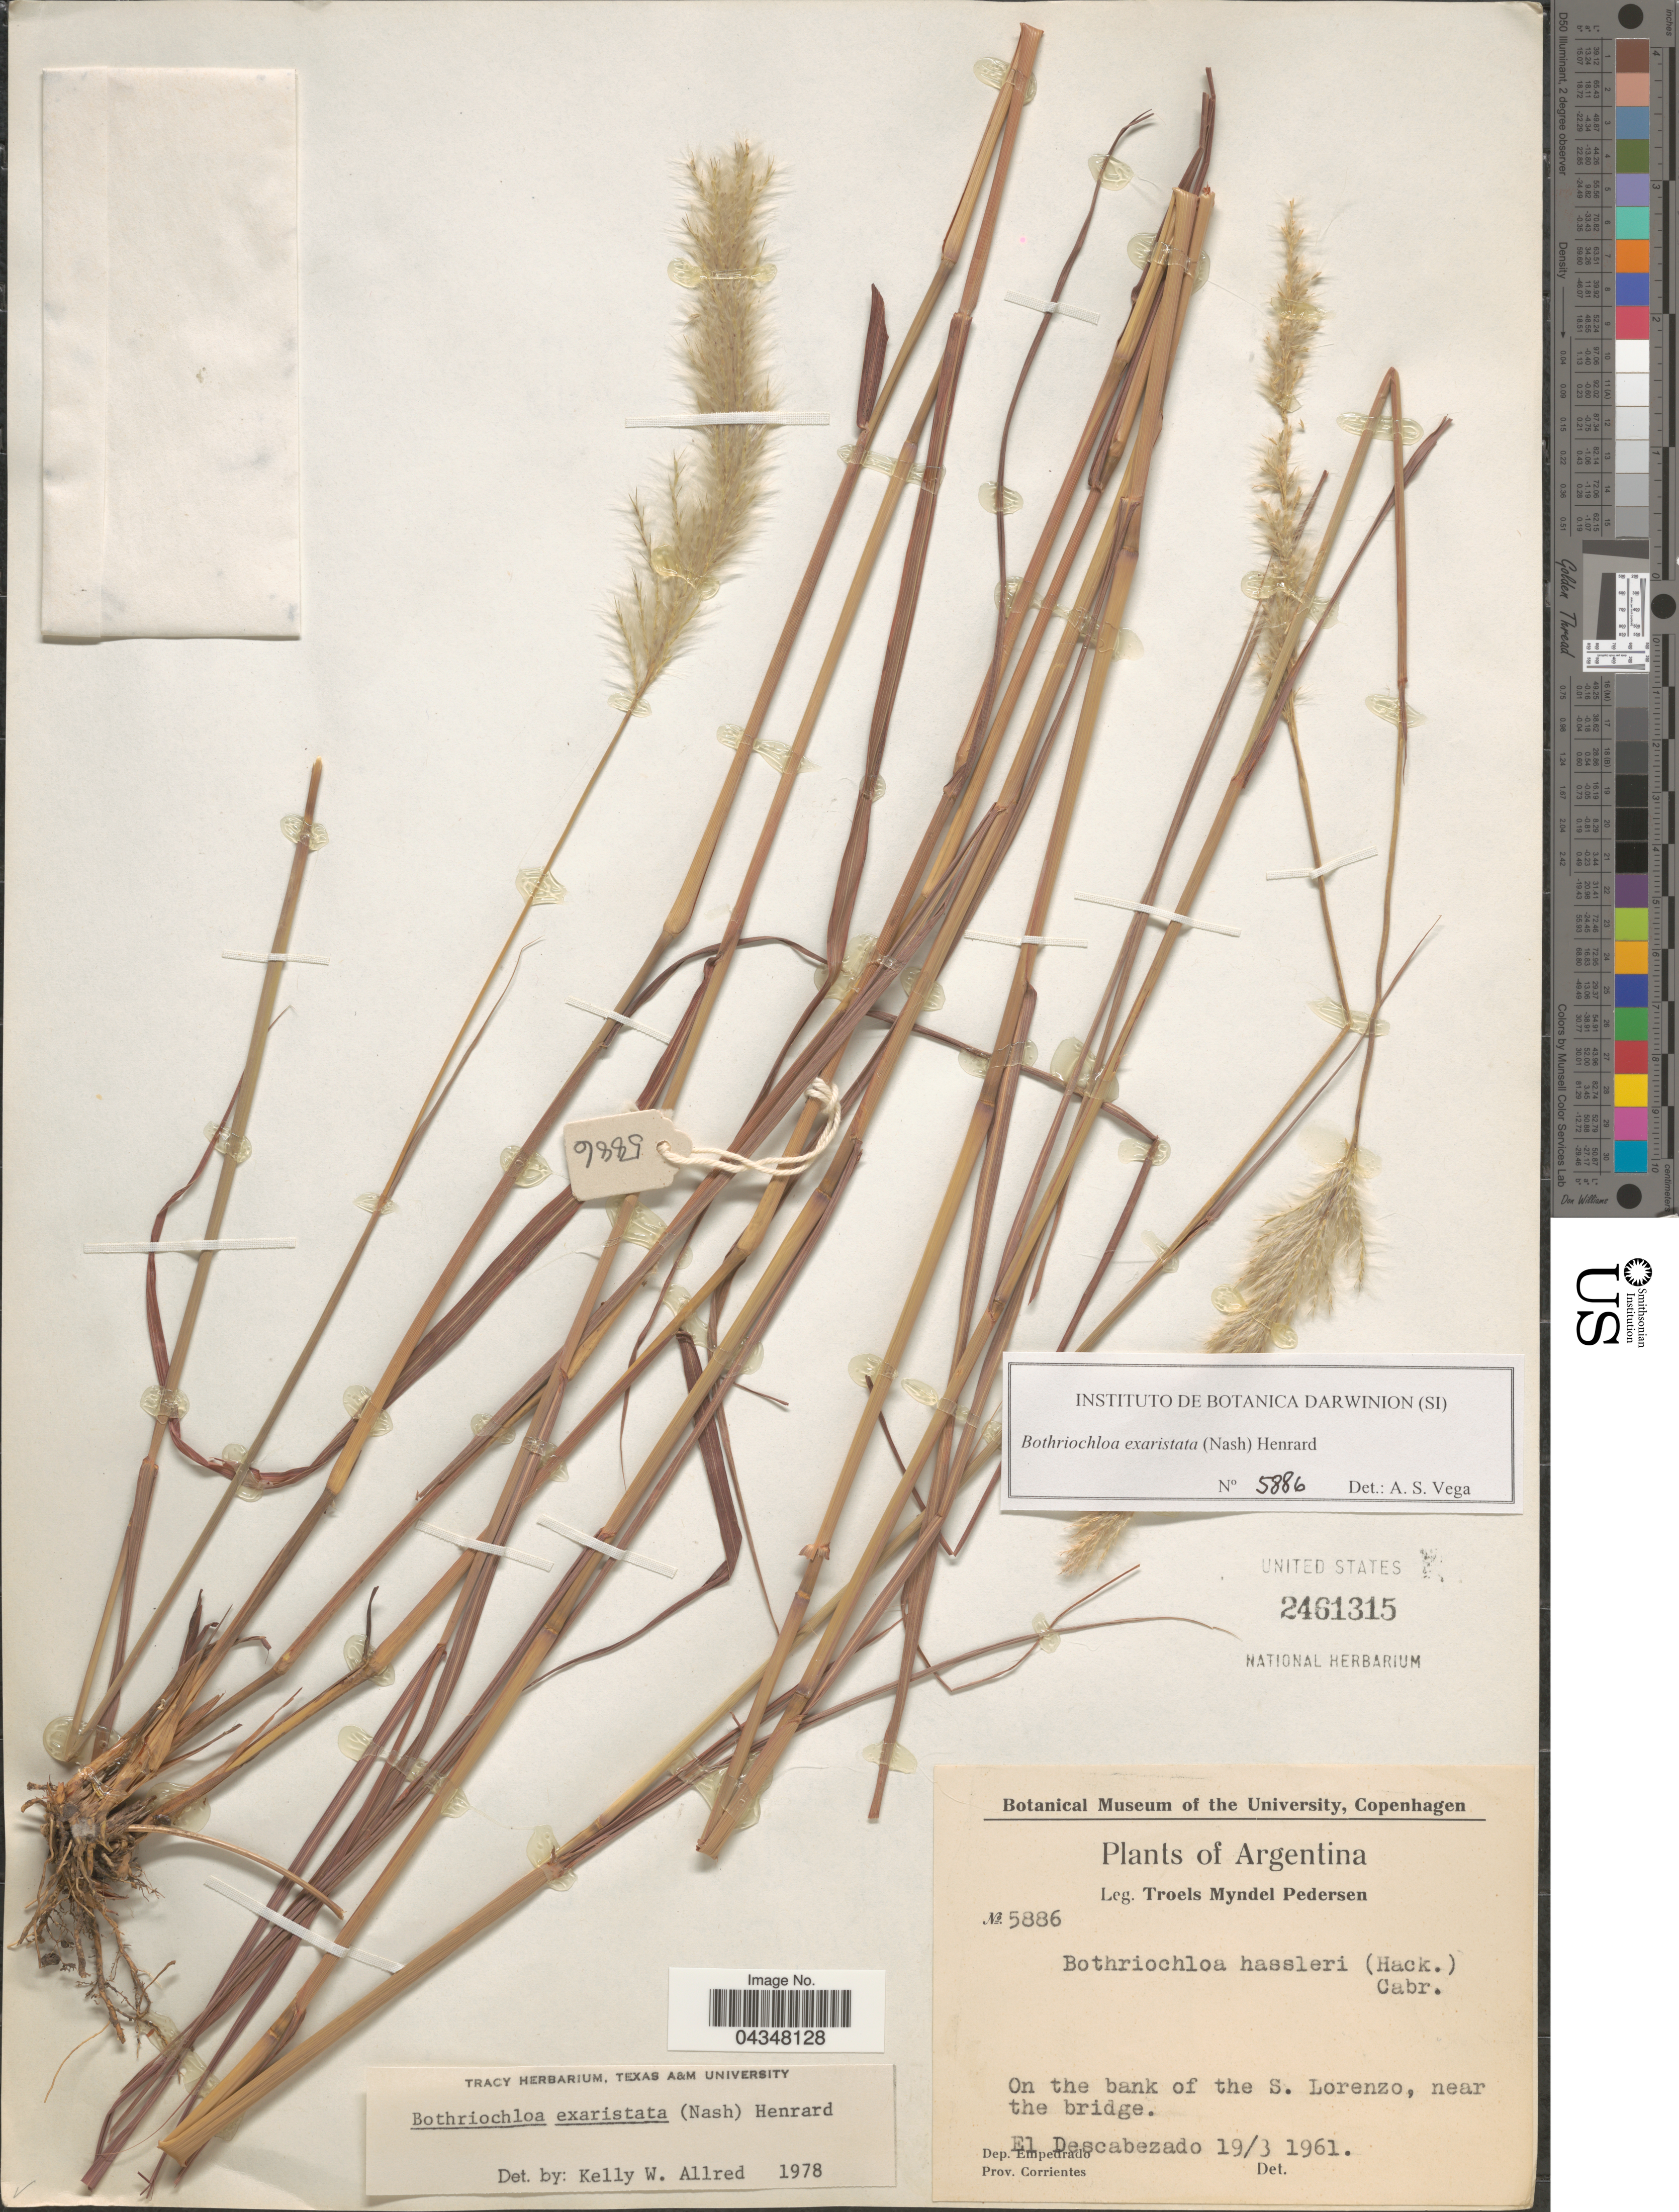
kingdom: Plantae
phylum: Tracheophyta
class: Liliopsida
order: Poales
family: Poaceae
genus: Bothriochloa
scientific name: Bothriochloa exaristata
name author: (Nash) Henr.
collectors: T. Pederson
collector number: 5886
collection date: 1961-03-19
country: Argentina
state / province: Corrientes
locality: On the bank of the S. Lorenzo, near the bridge. El Descabezado. Dep. Empedrado.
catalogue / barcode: US 2461315